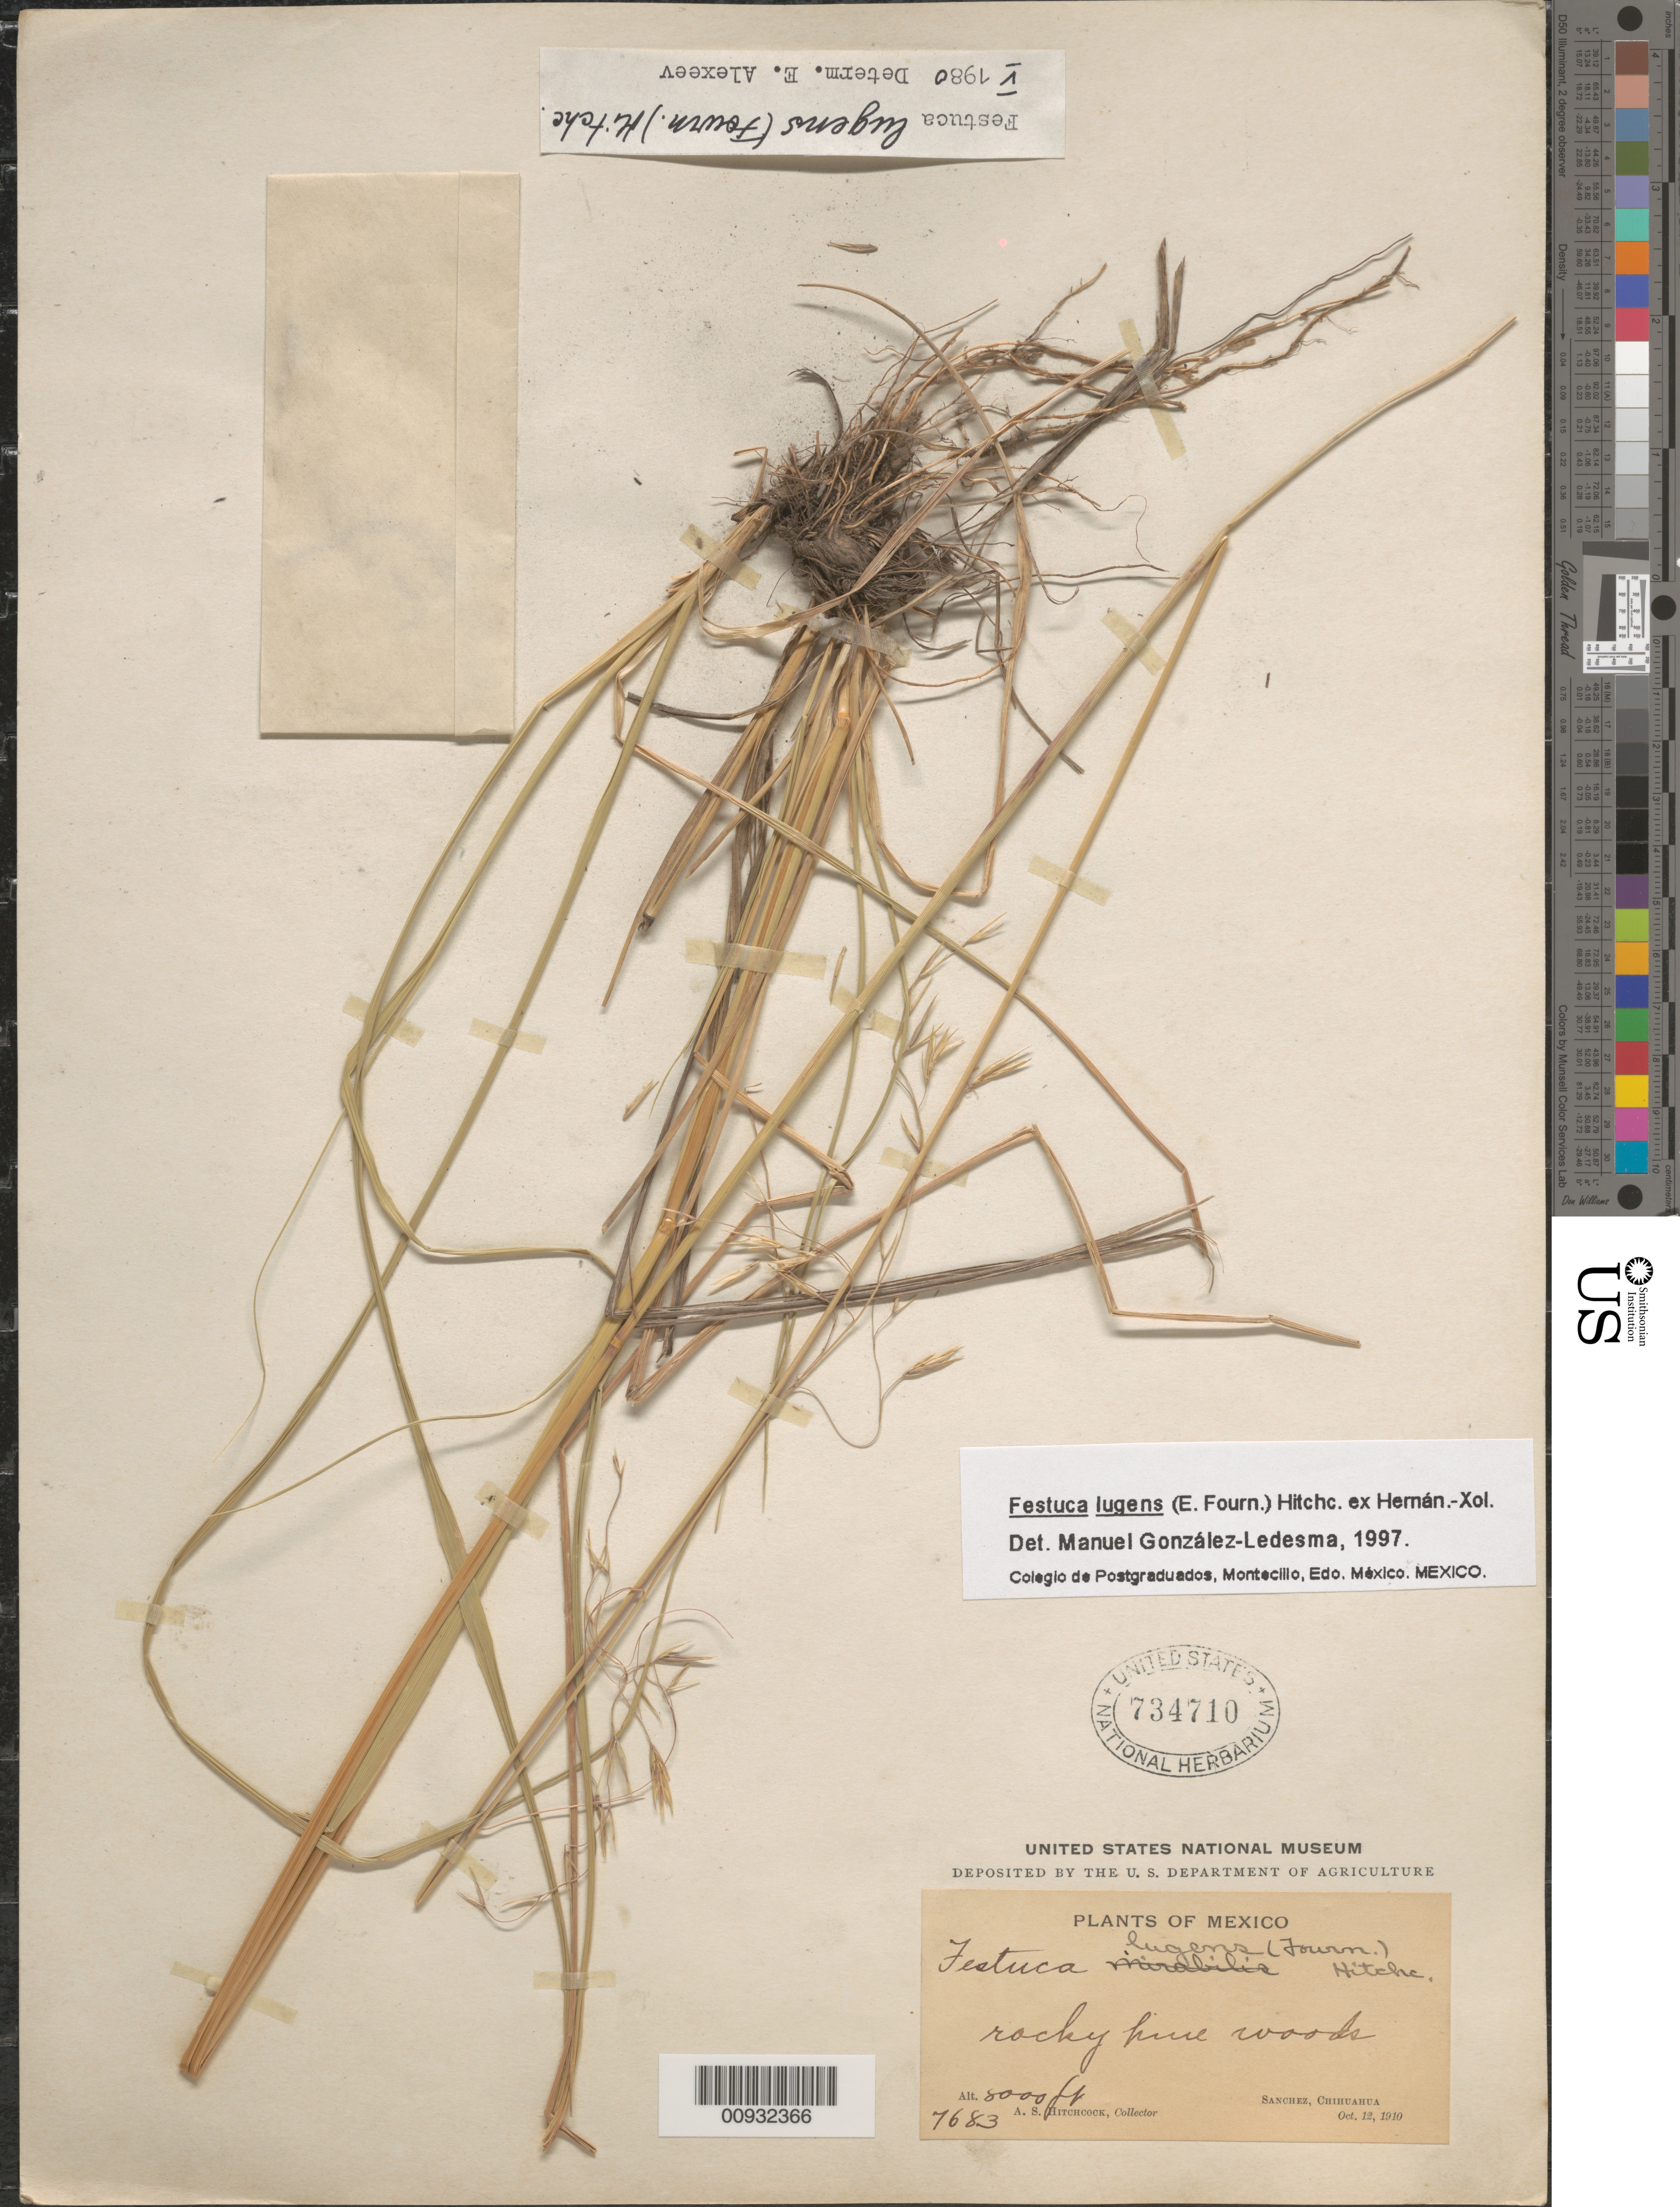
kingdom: Plantae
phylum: Tracheophyta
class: Liliopsida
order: Poales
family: Poaceae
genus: Festuca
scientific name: Festuca lugens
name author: (E. Fourn.) Hitchc. ex Hern.-Xol.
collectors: A. S. Hitchcock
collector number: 7683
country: Mexico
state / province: Chihuahua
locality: Sanchez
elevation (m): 2438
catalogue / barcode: US 734710